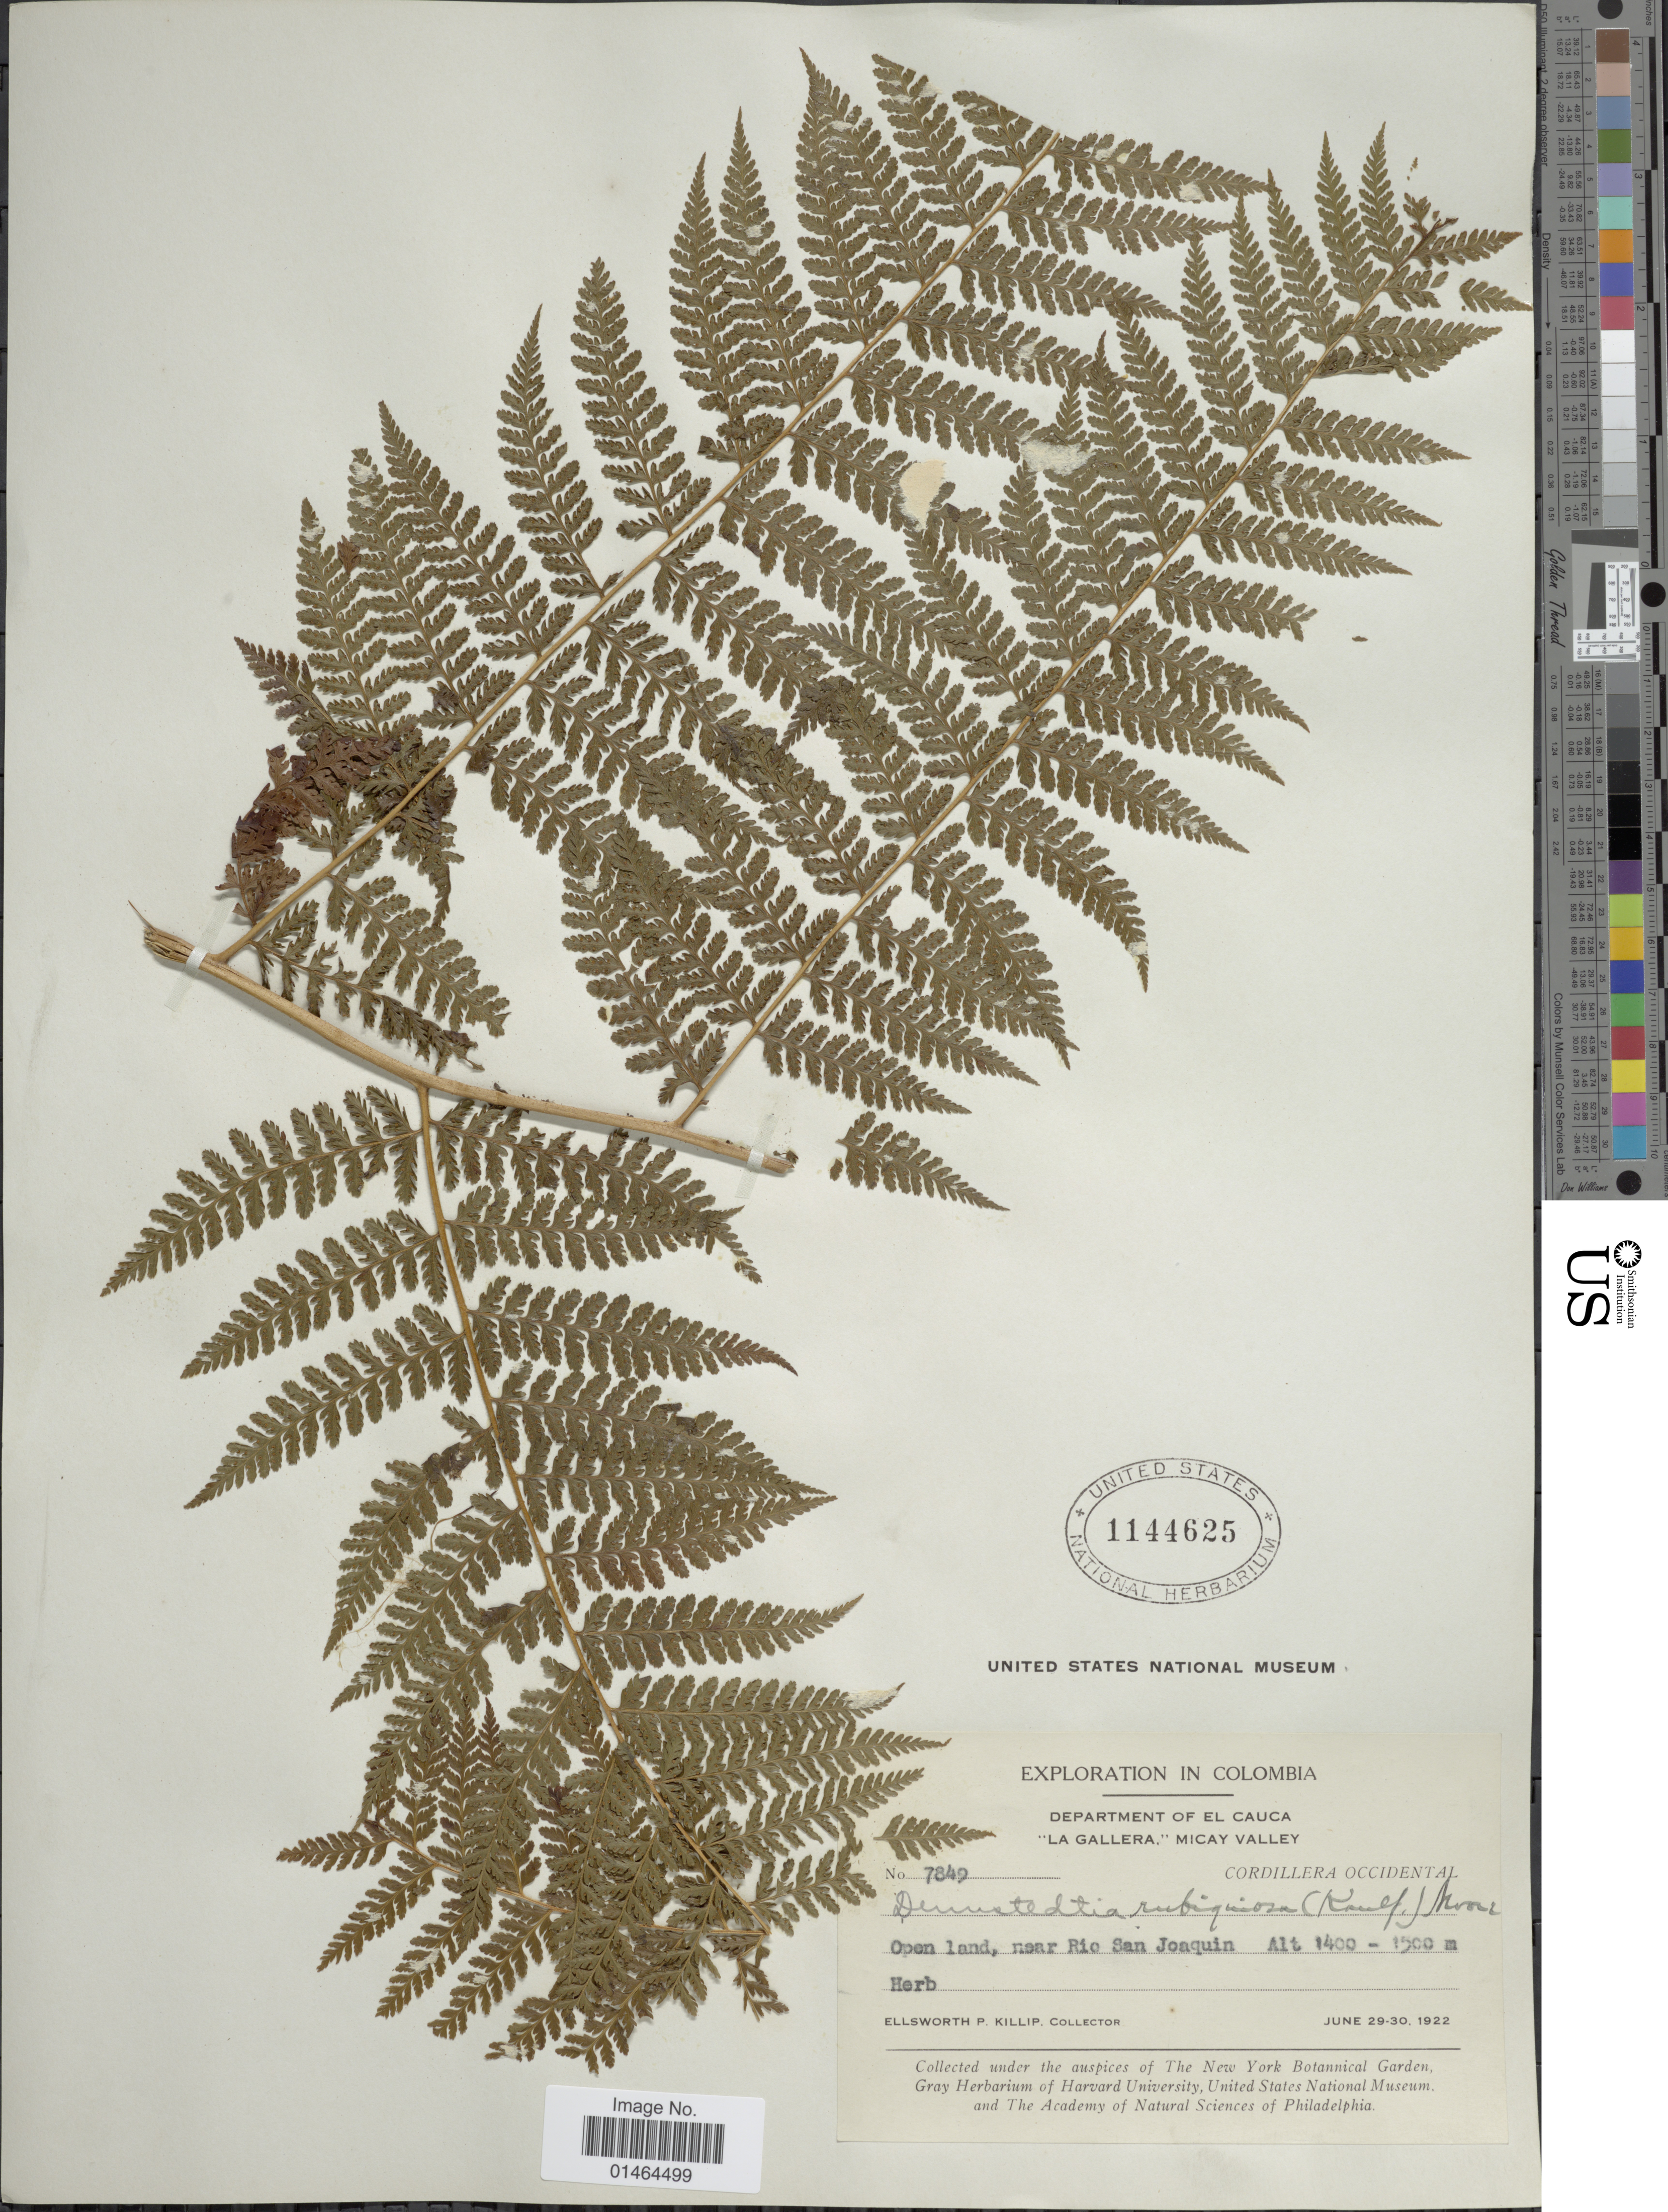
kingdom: Plantae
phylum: Tracheophyta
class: Polypodiopsida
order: Polypodiales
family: Dennstaedtiaceae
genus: Dennstaedtia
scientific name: Dennstaedtia cicutaria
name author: (Sw.) T. Moore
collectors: E. P. Killip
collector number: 7849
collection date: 1922-06-29/1922-06-30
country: Colombia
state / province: Cauca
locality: La Gallera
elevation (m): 1400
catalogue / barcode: US 1144625